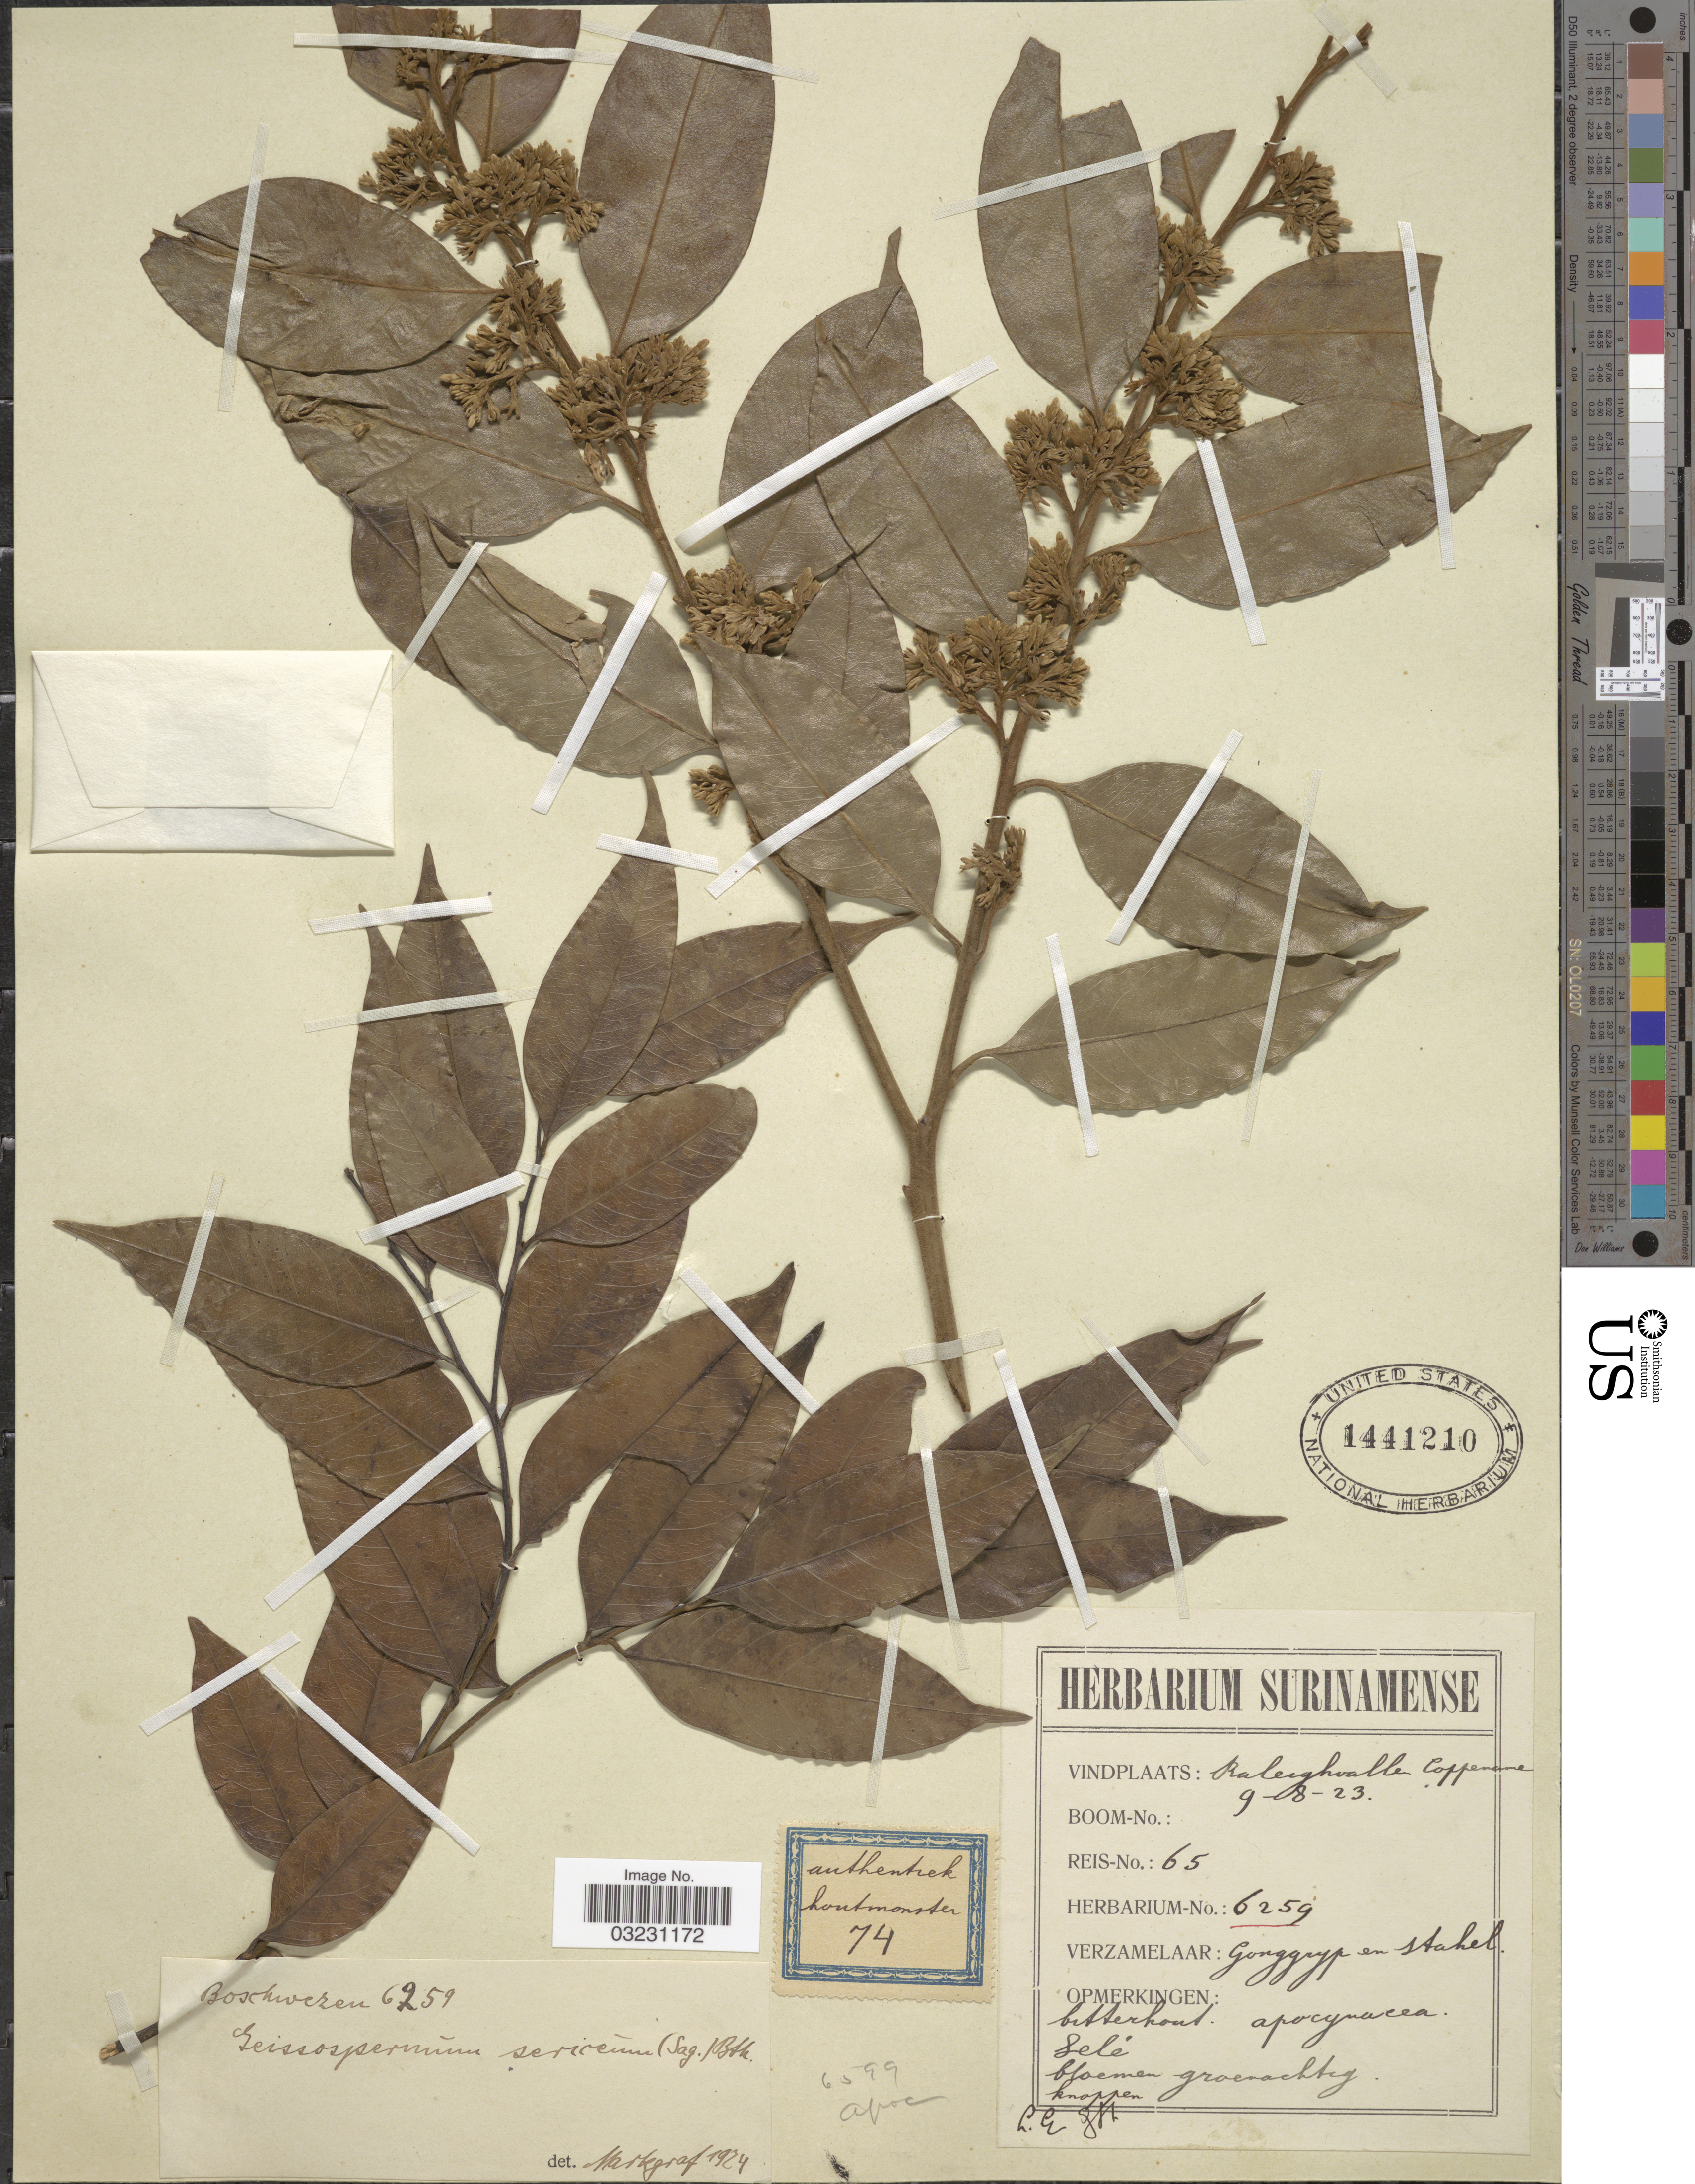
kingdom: Plantae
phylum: Tracheophyta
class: Magnoliopsida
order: Gentianales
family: Apocynaceae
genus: Geissospermum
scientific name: Geissospermum sericeum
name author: Miers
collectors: -. Gonggrijp & -. Stahel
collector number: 6259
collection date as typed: Transcribed d/m/y: 9/8/23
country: Suriname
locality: Raleighvallen Coppename.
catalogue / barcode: US 1441210